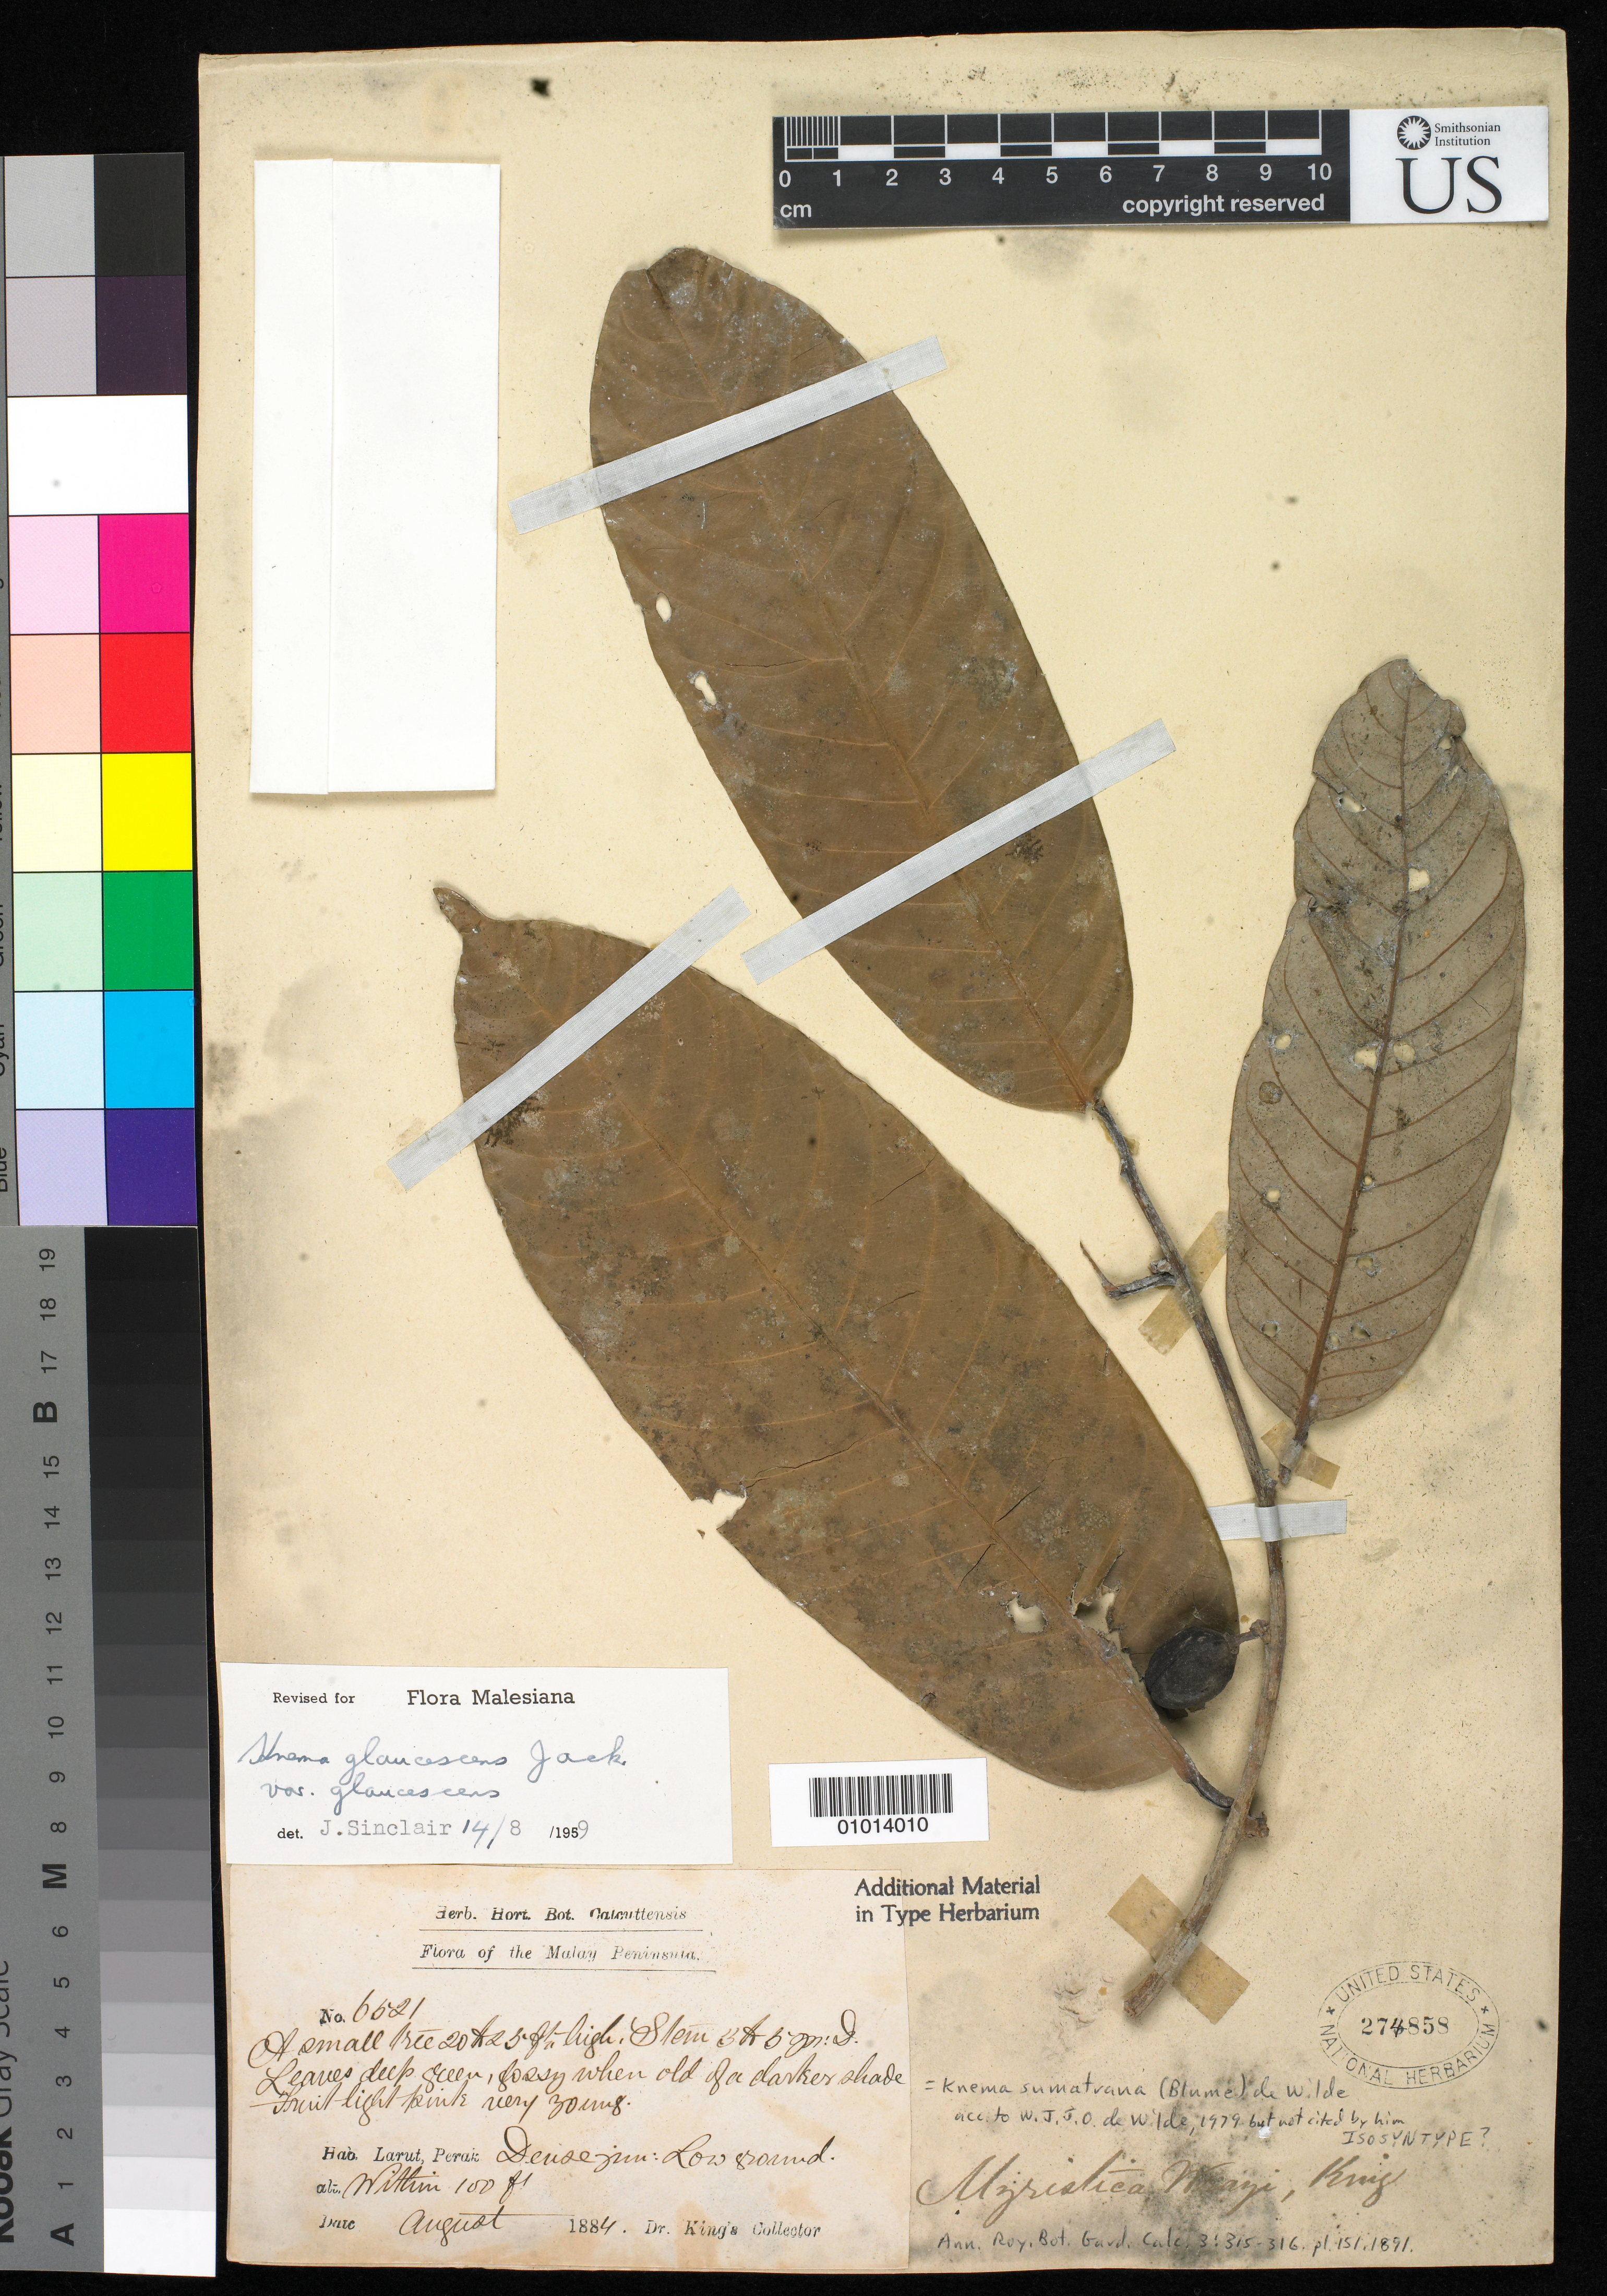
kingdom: Plantae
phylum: Tracheophyta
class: Magnoliopsida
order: Magnoliales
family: Myristicaceae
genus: Myristica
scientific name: Myristica wrayi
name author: King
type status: Isosyntype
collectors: Dr. King's collector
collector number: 6521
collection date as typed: Aug 1884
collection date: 1884-08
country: Malaysia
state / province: Perak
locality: Larut.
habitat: Dense jungle.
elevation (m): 30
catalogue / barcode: US 274858